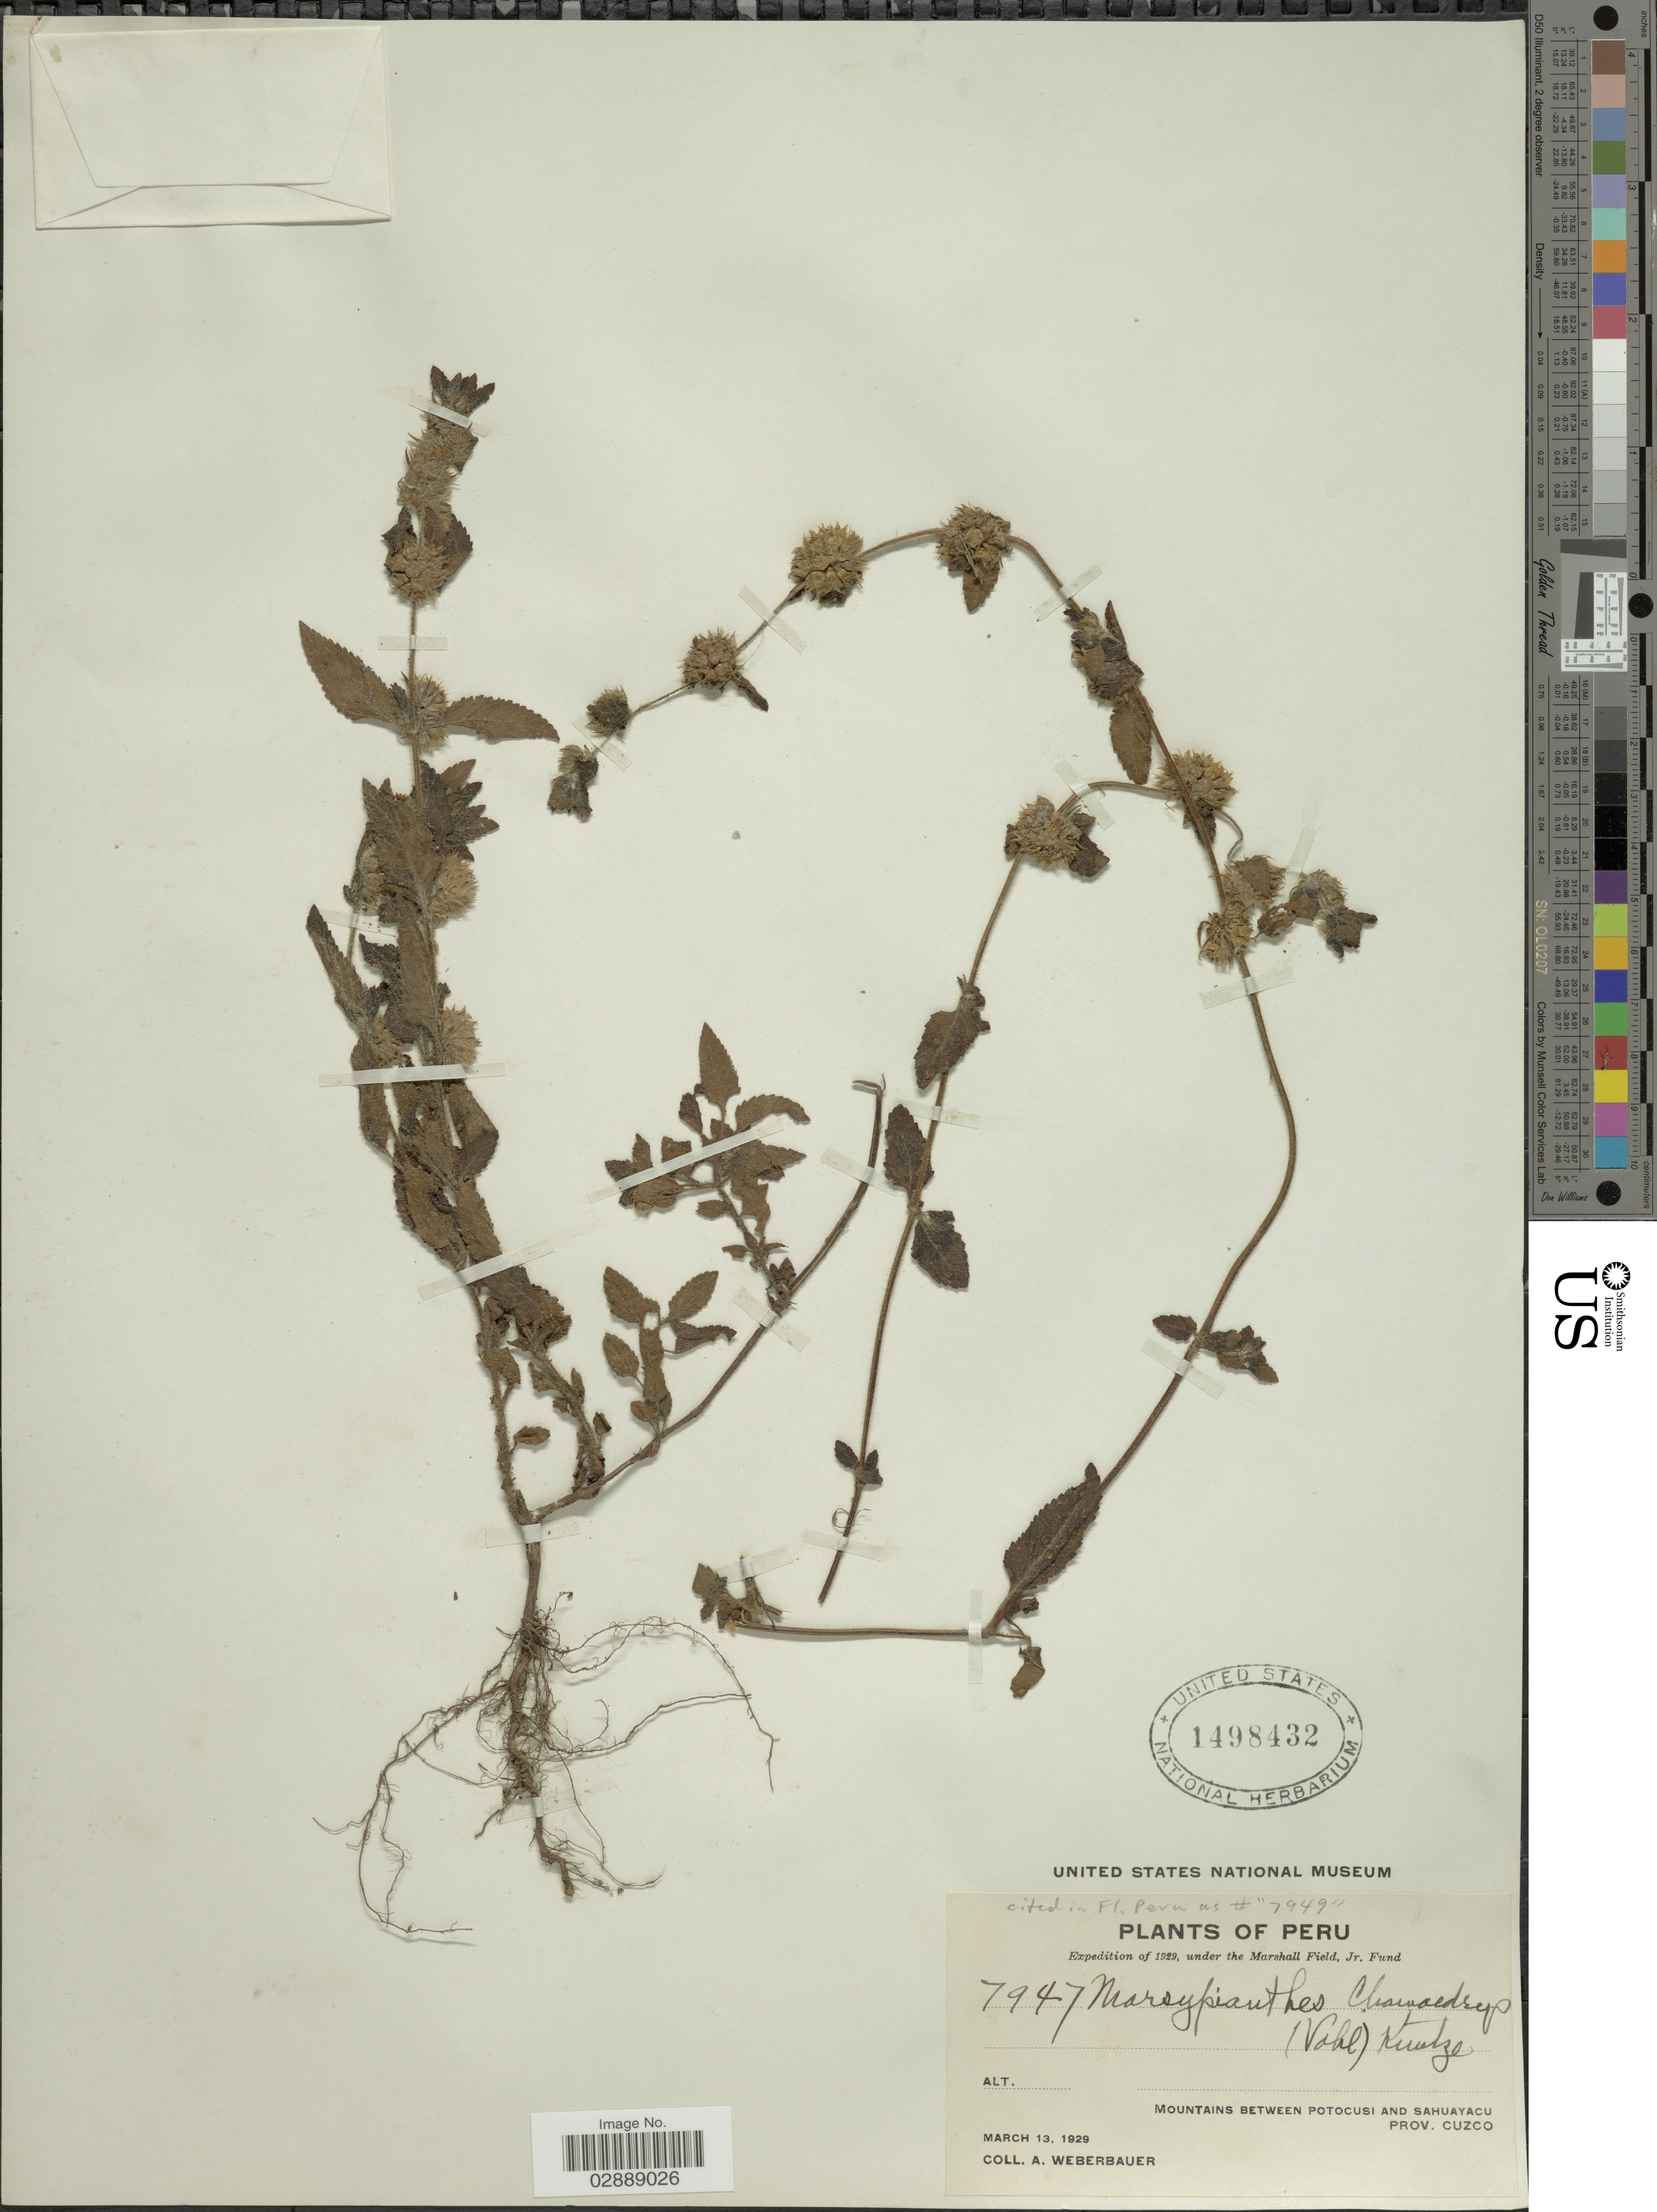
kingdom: Plantae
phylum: Tracheophyta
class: Magnoliopsida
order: Lamiales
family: Lamiaceae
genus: Marsypianthes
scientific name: Marsypianthes chamaedrys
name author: (Vahl) Kuntze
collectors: A. Weberbauer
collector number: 7947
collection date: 1929-03-13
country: Peru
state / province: Cusco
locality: Mountains between Potocusi and Sahuayacu. Prov. Cuzco.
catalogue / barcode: US 1498432